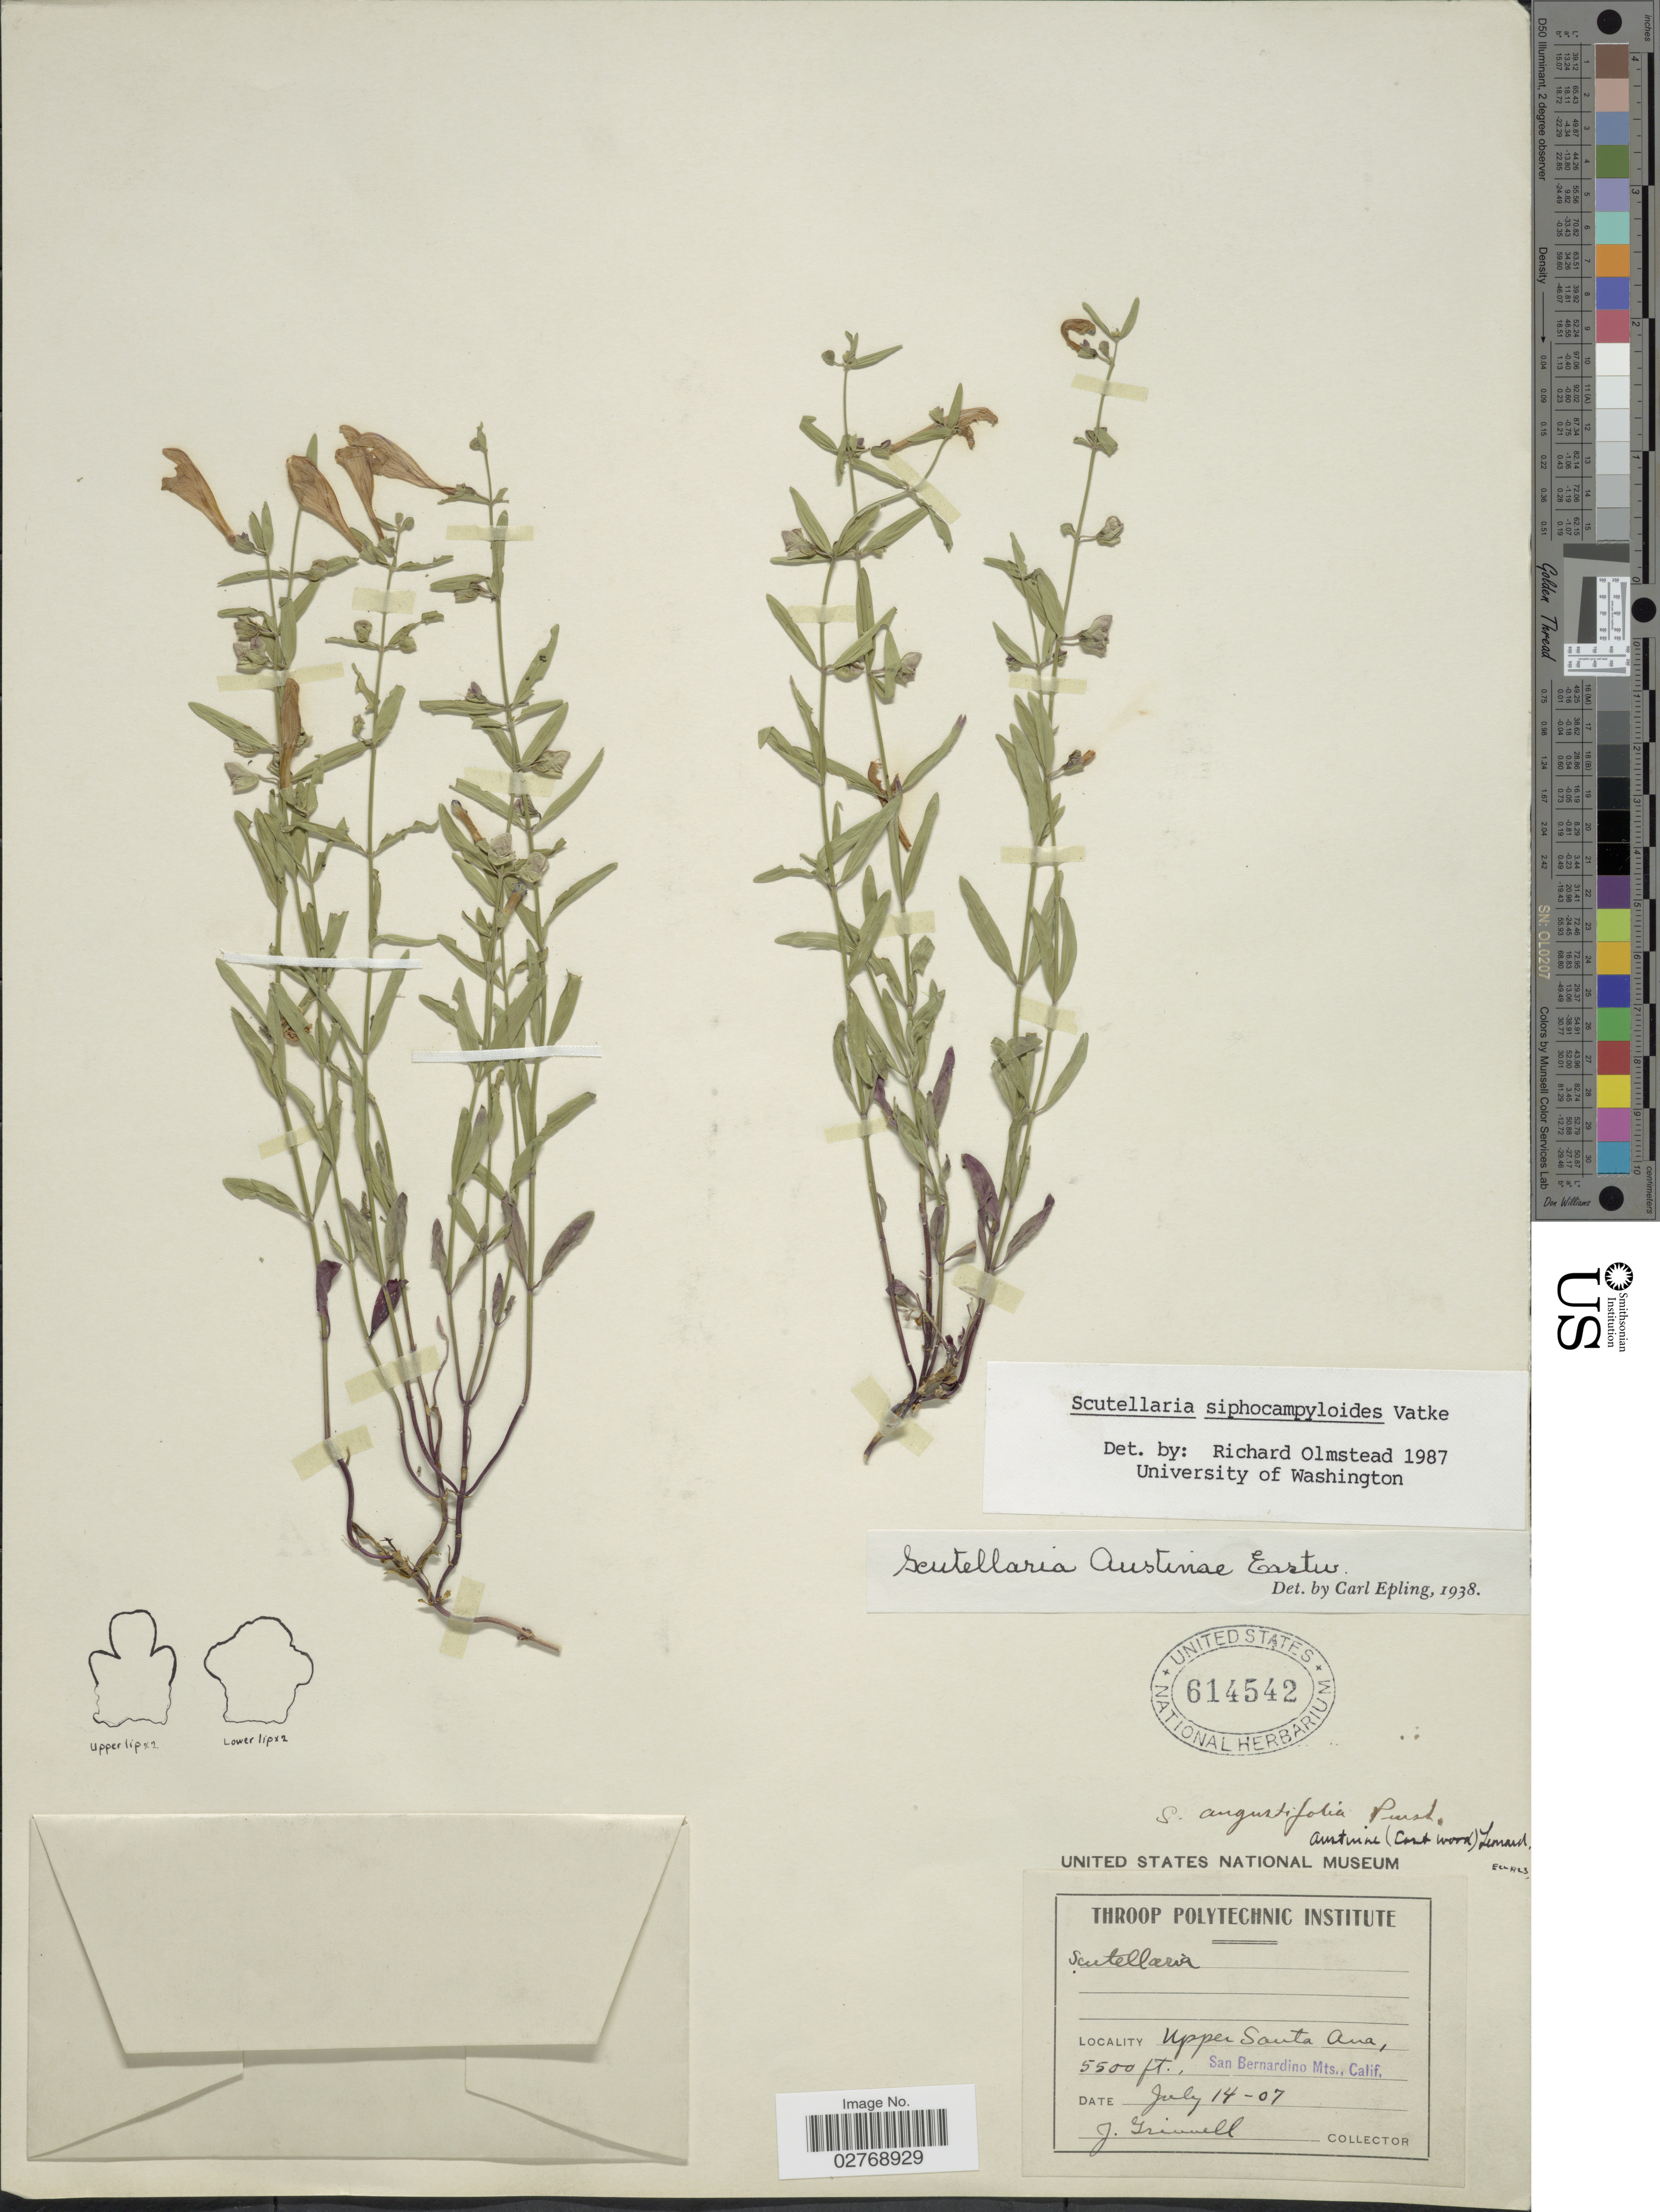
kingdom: Plantae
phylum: Tracheophyta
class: Magnoliopsida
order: Lamiales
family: Lamiaceae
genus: Scutellaria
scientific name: Scutellaria siphocampyloides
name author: Vatke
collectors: J. Grinnell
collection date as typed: Transcribed d/m/y: 14/7/7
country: United States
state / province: California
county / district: San Bernardino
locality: Upper Santa Ana, San Bernardino Mts.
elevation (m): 1676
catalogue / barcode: US 614542